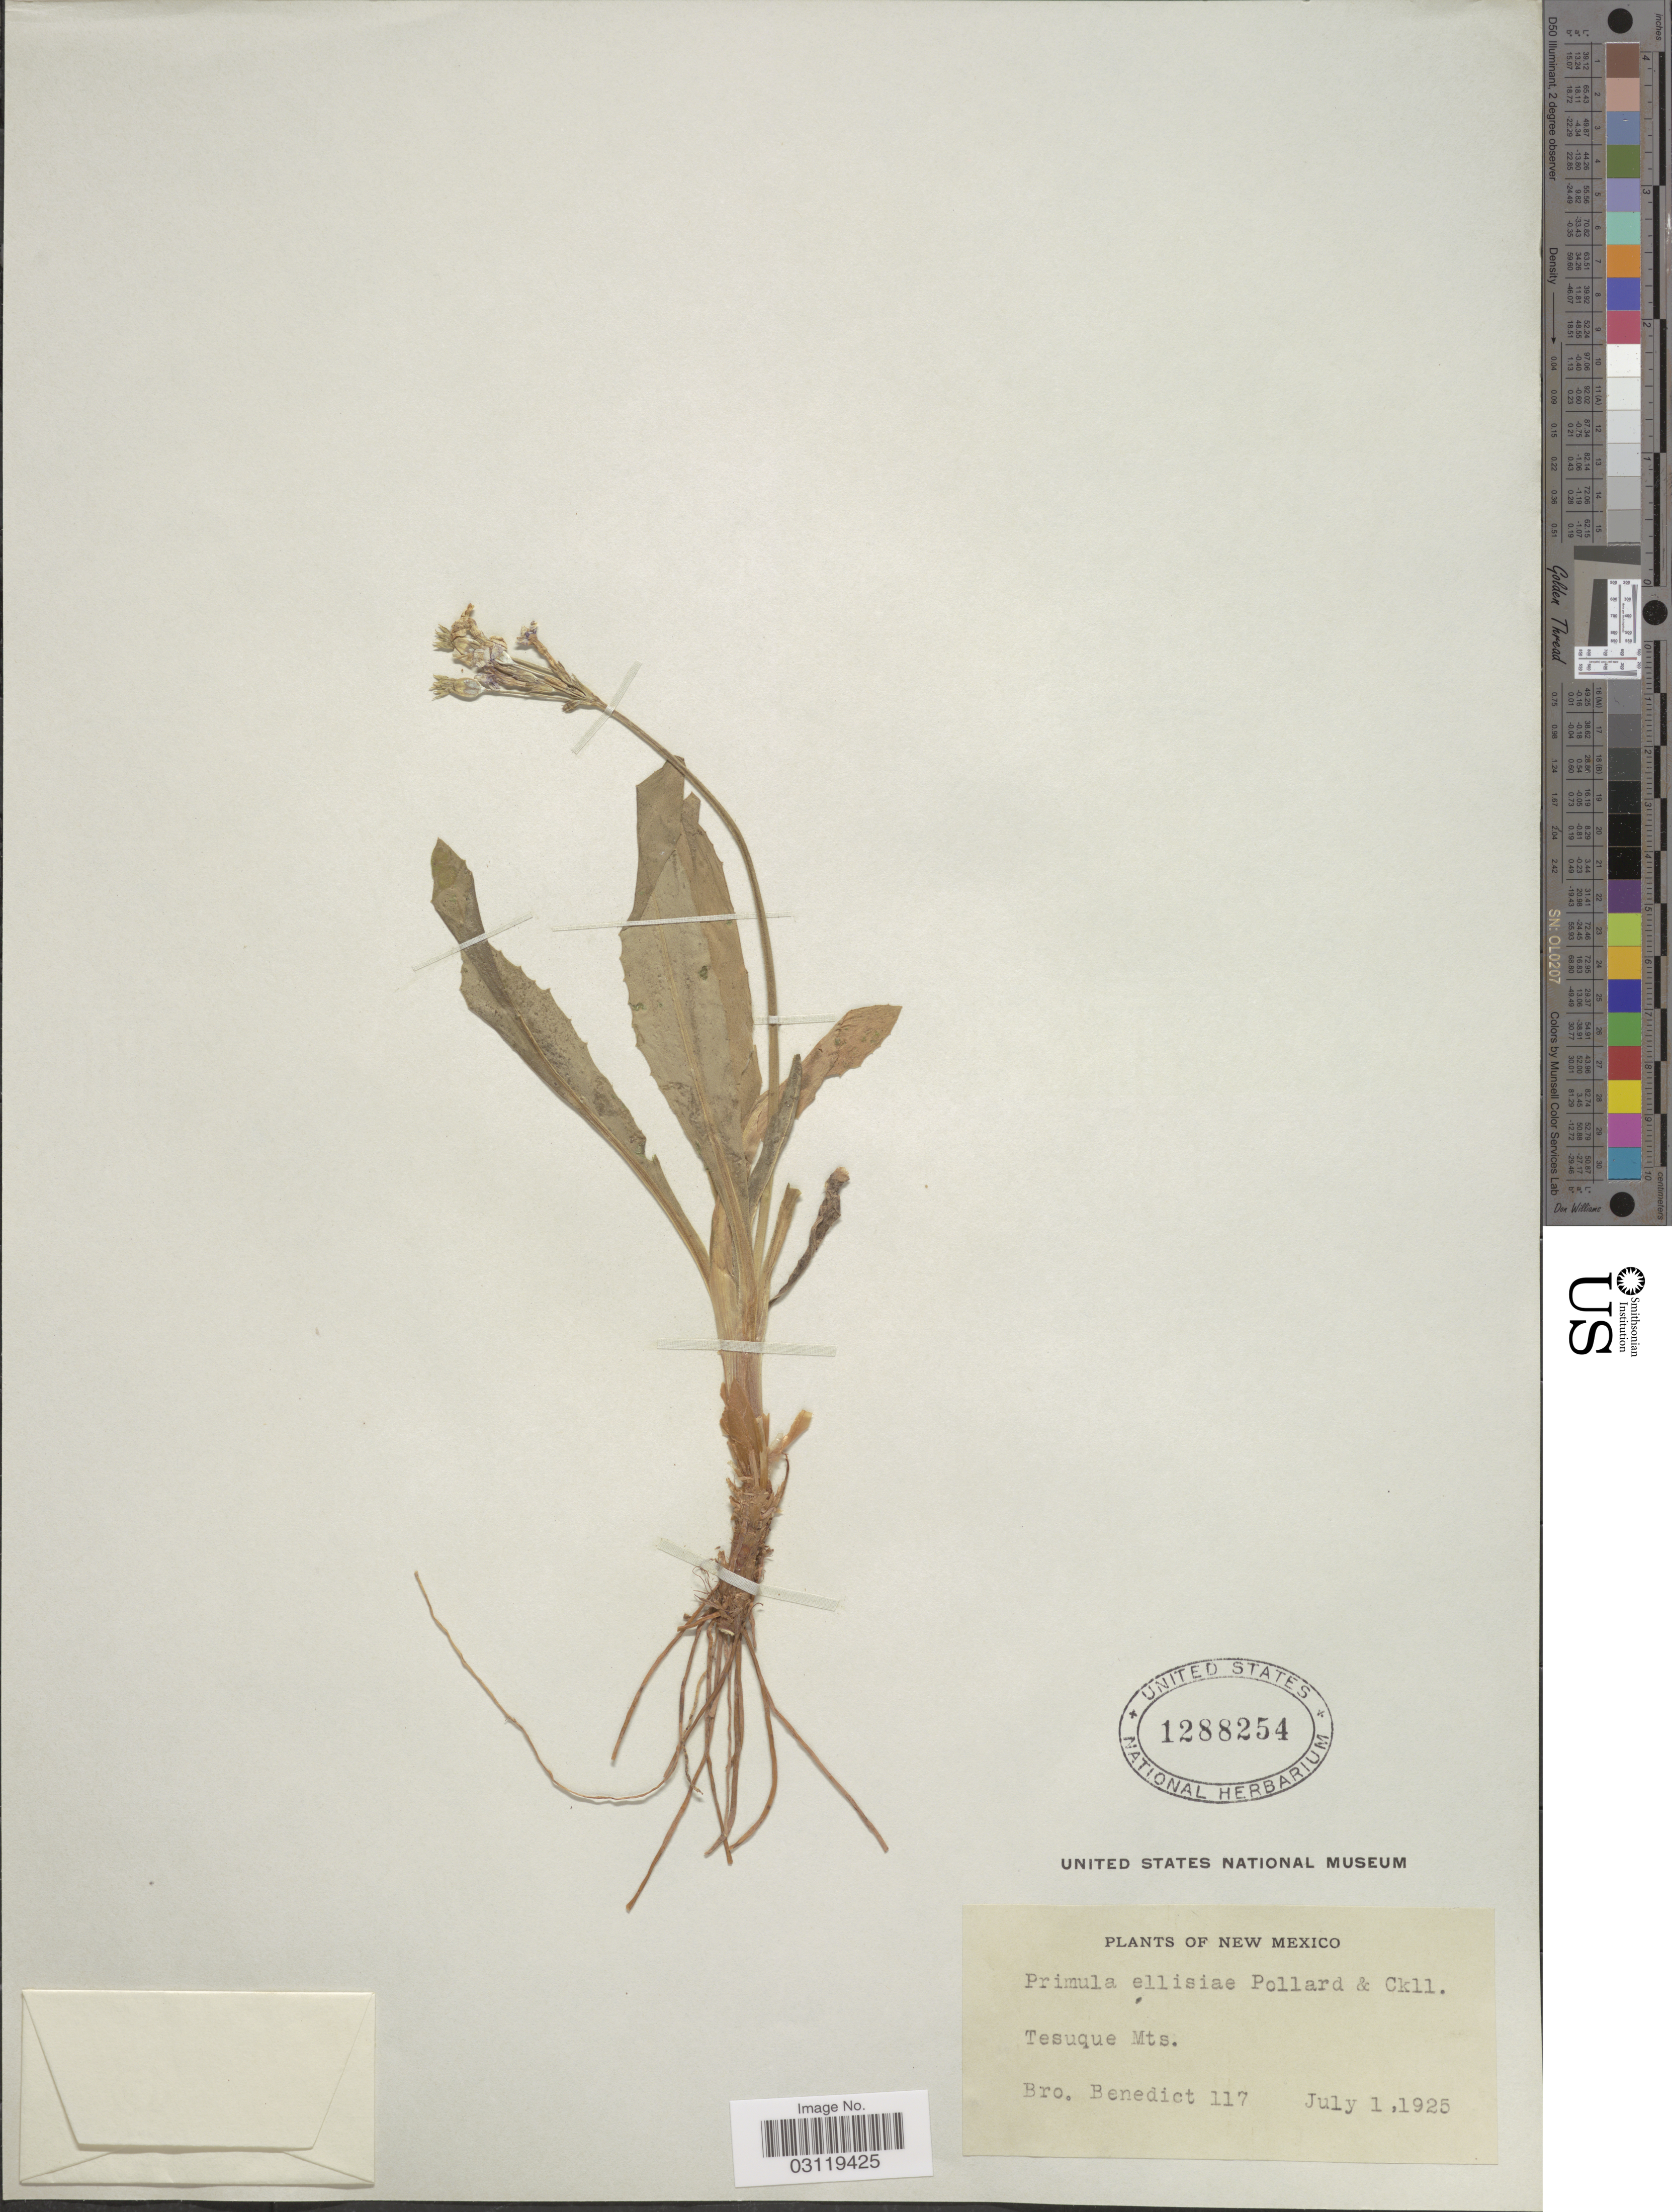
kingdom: Plantae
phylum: Tracheophyta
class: Magnoliopsida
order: Ericales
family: Primulaceae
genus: Primula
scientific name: Primula ellisiae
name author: Pollard & Cockerell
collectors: Bro. Benedict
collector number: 117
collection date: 1925-07-01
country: United States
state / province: New Mexico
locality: Tesuque Mts.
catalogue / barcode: US 1288254